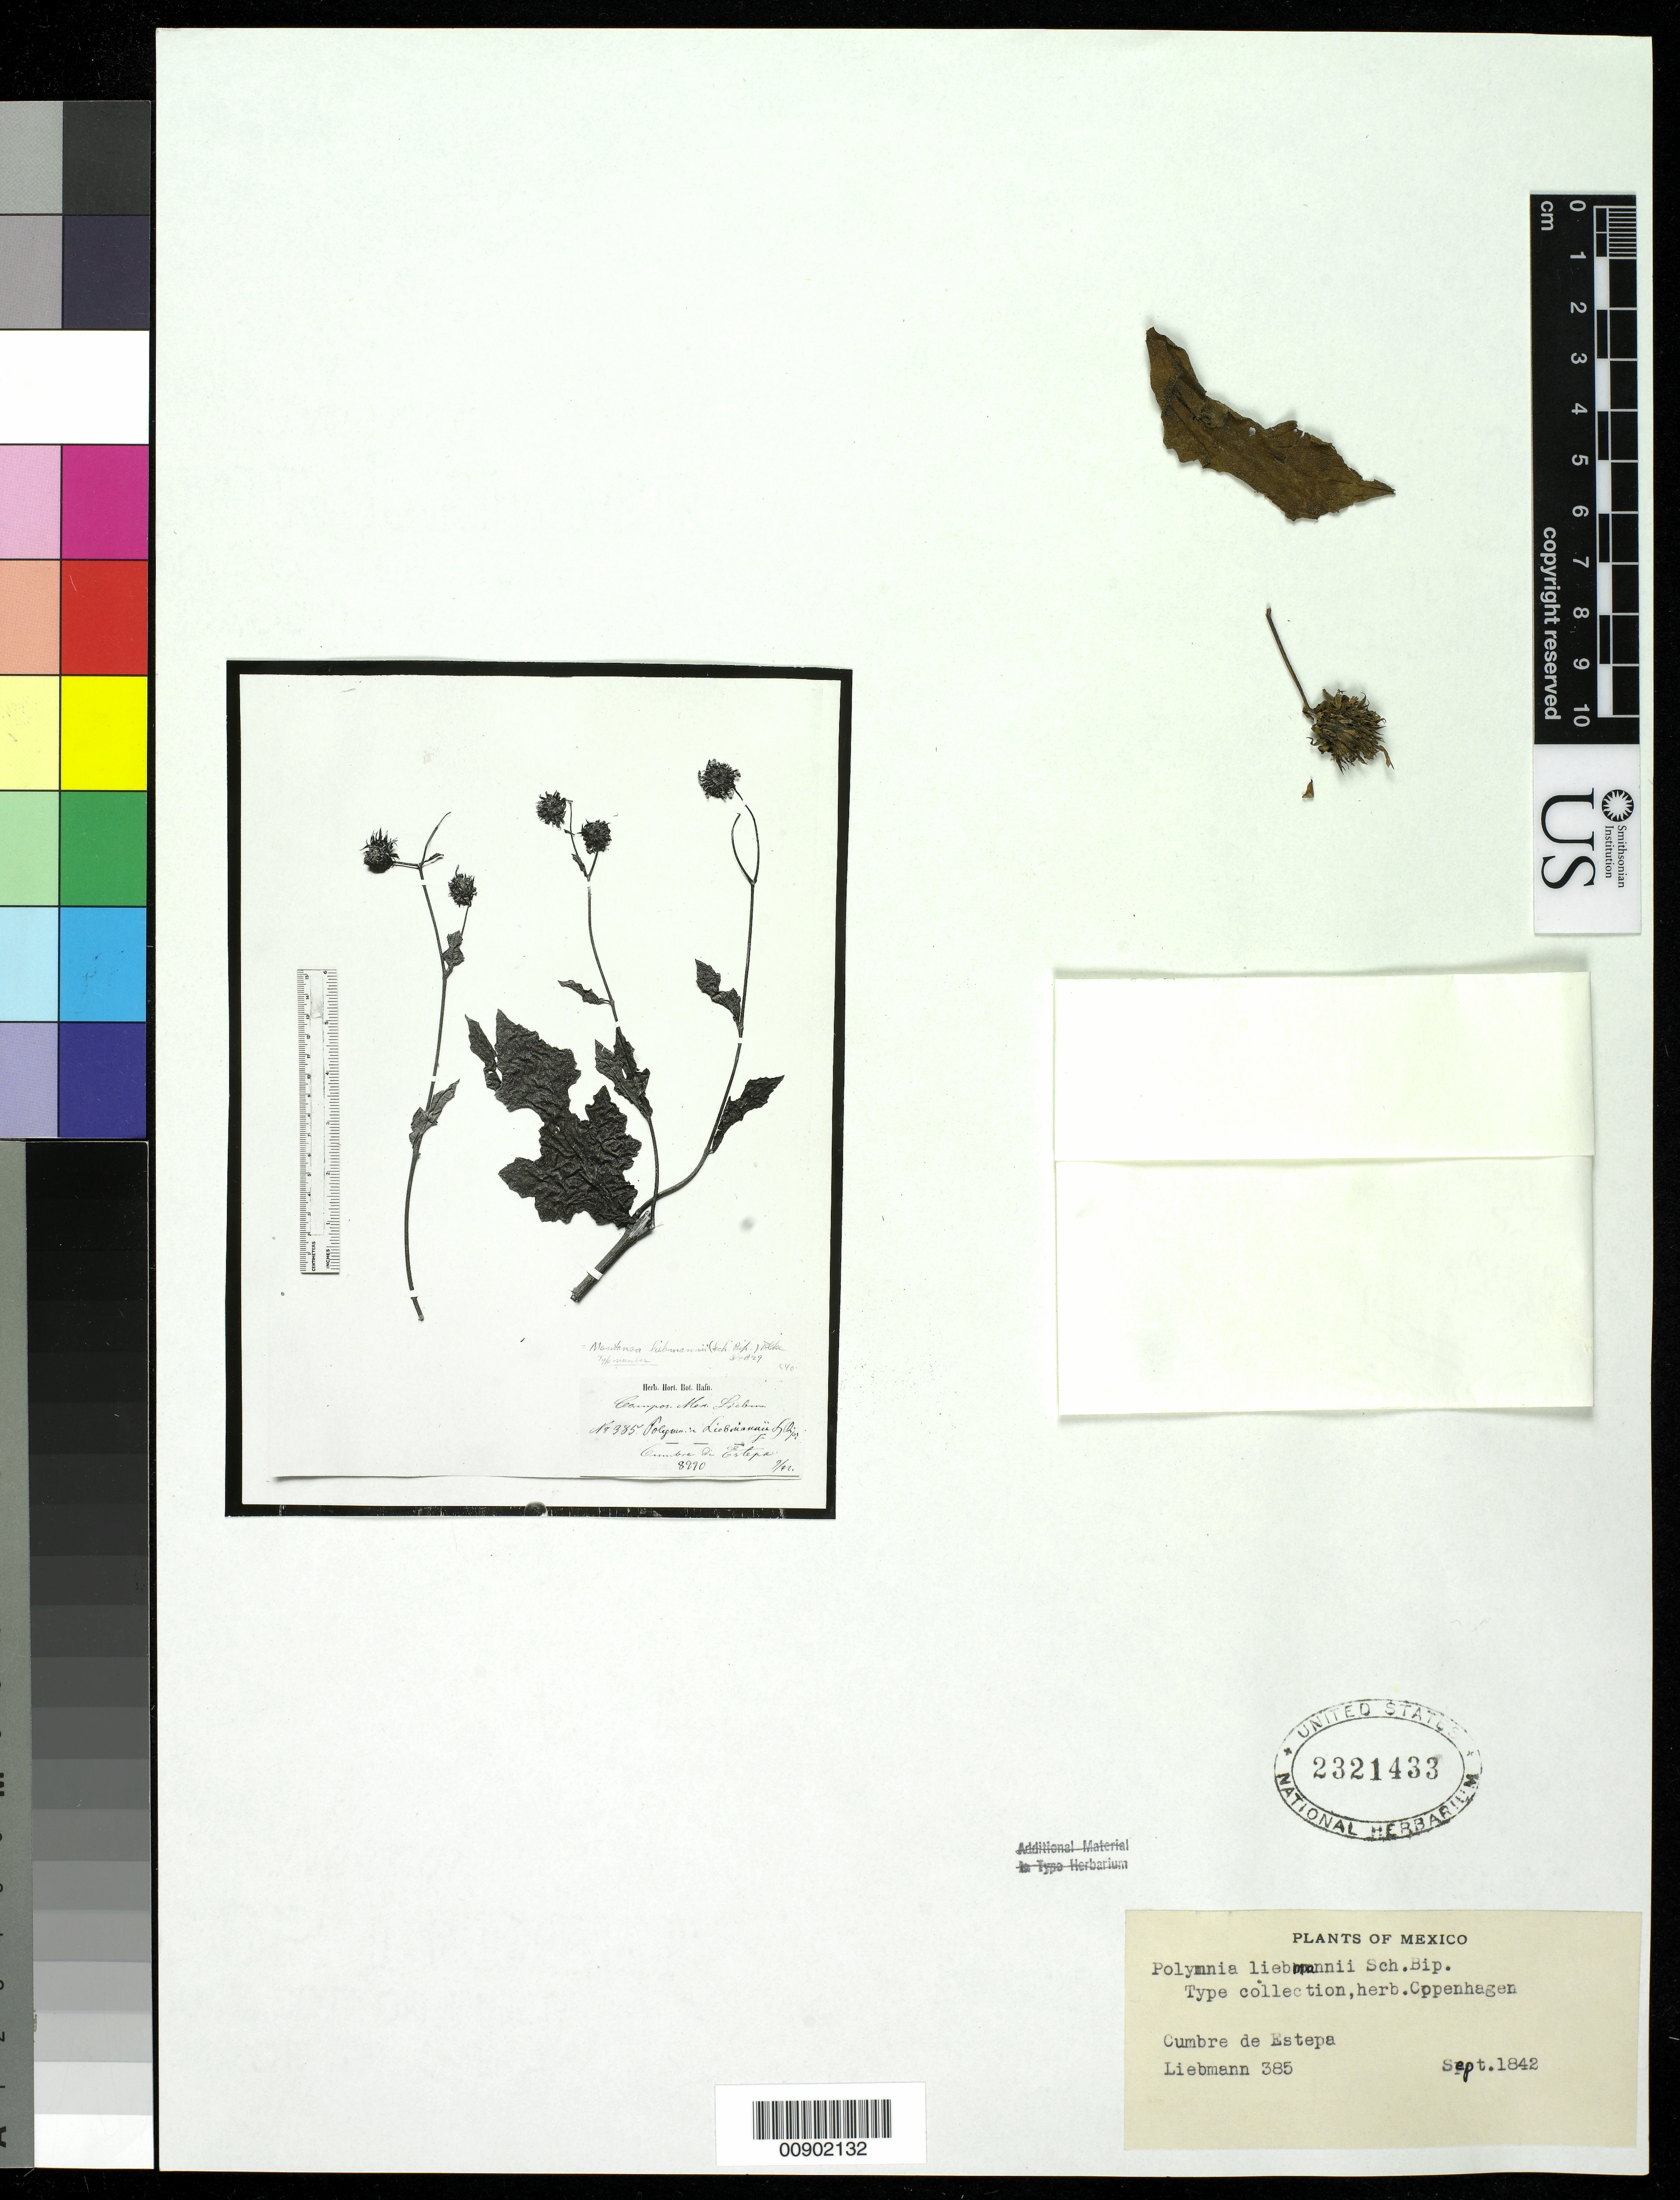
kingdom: Plantae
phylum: Tracheophyta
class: Magnoliopsida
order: Asterales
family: Asteraceae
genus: Polymnia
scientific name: Polymnia liebmannii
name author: Sch. Bip.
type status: Possible Type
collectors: F. M. Liebmann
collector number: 385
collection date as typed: Sep 1842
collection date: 1842-09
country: Mexico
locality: Cumbre de Estepa.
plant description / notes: Fragment of type ex herb. Copenhagen. Dup. of Liebmann 385 at HUH is recorded as "type fragment" in their records; Tropicos cites Liebmann 8990 (C) as type.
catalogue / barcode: US 2321433